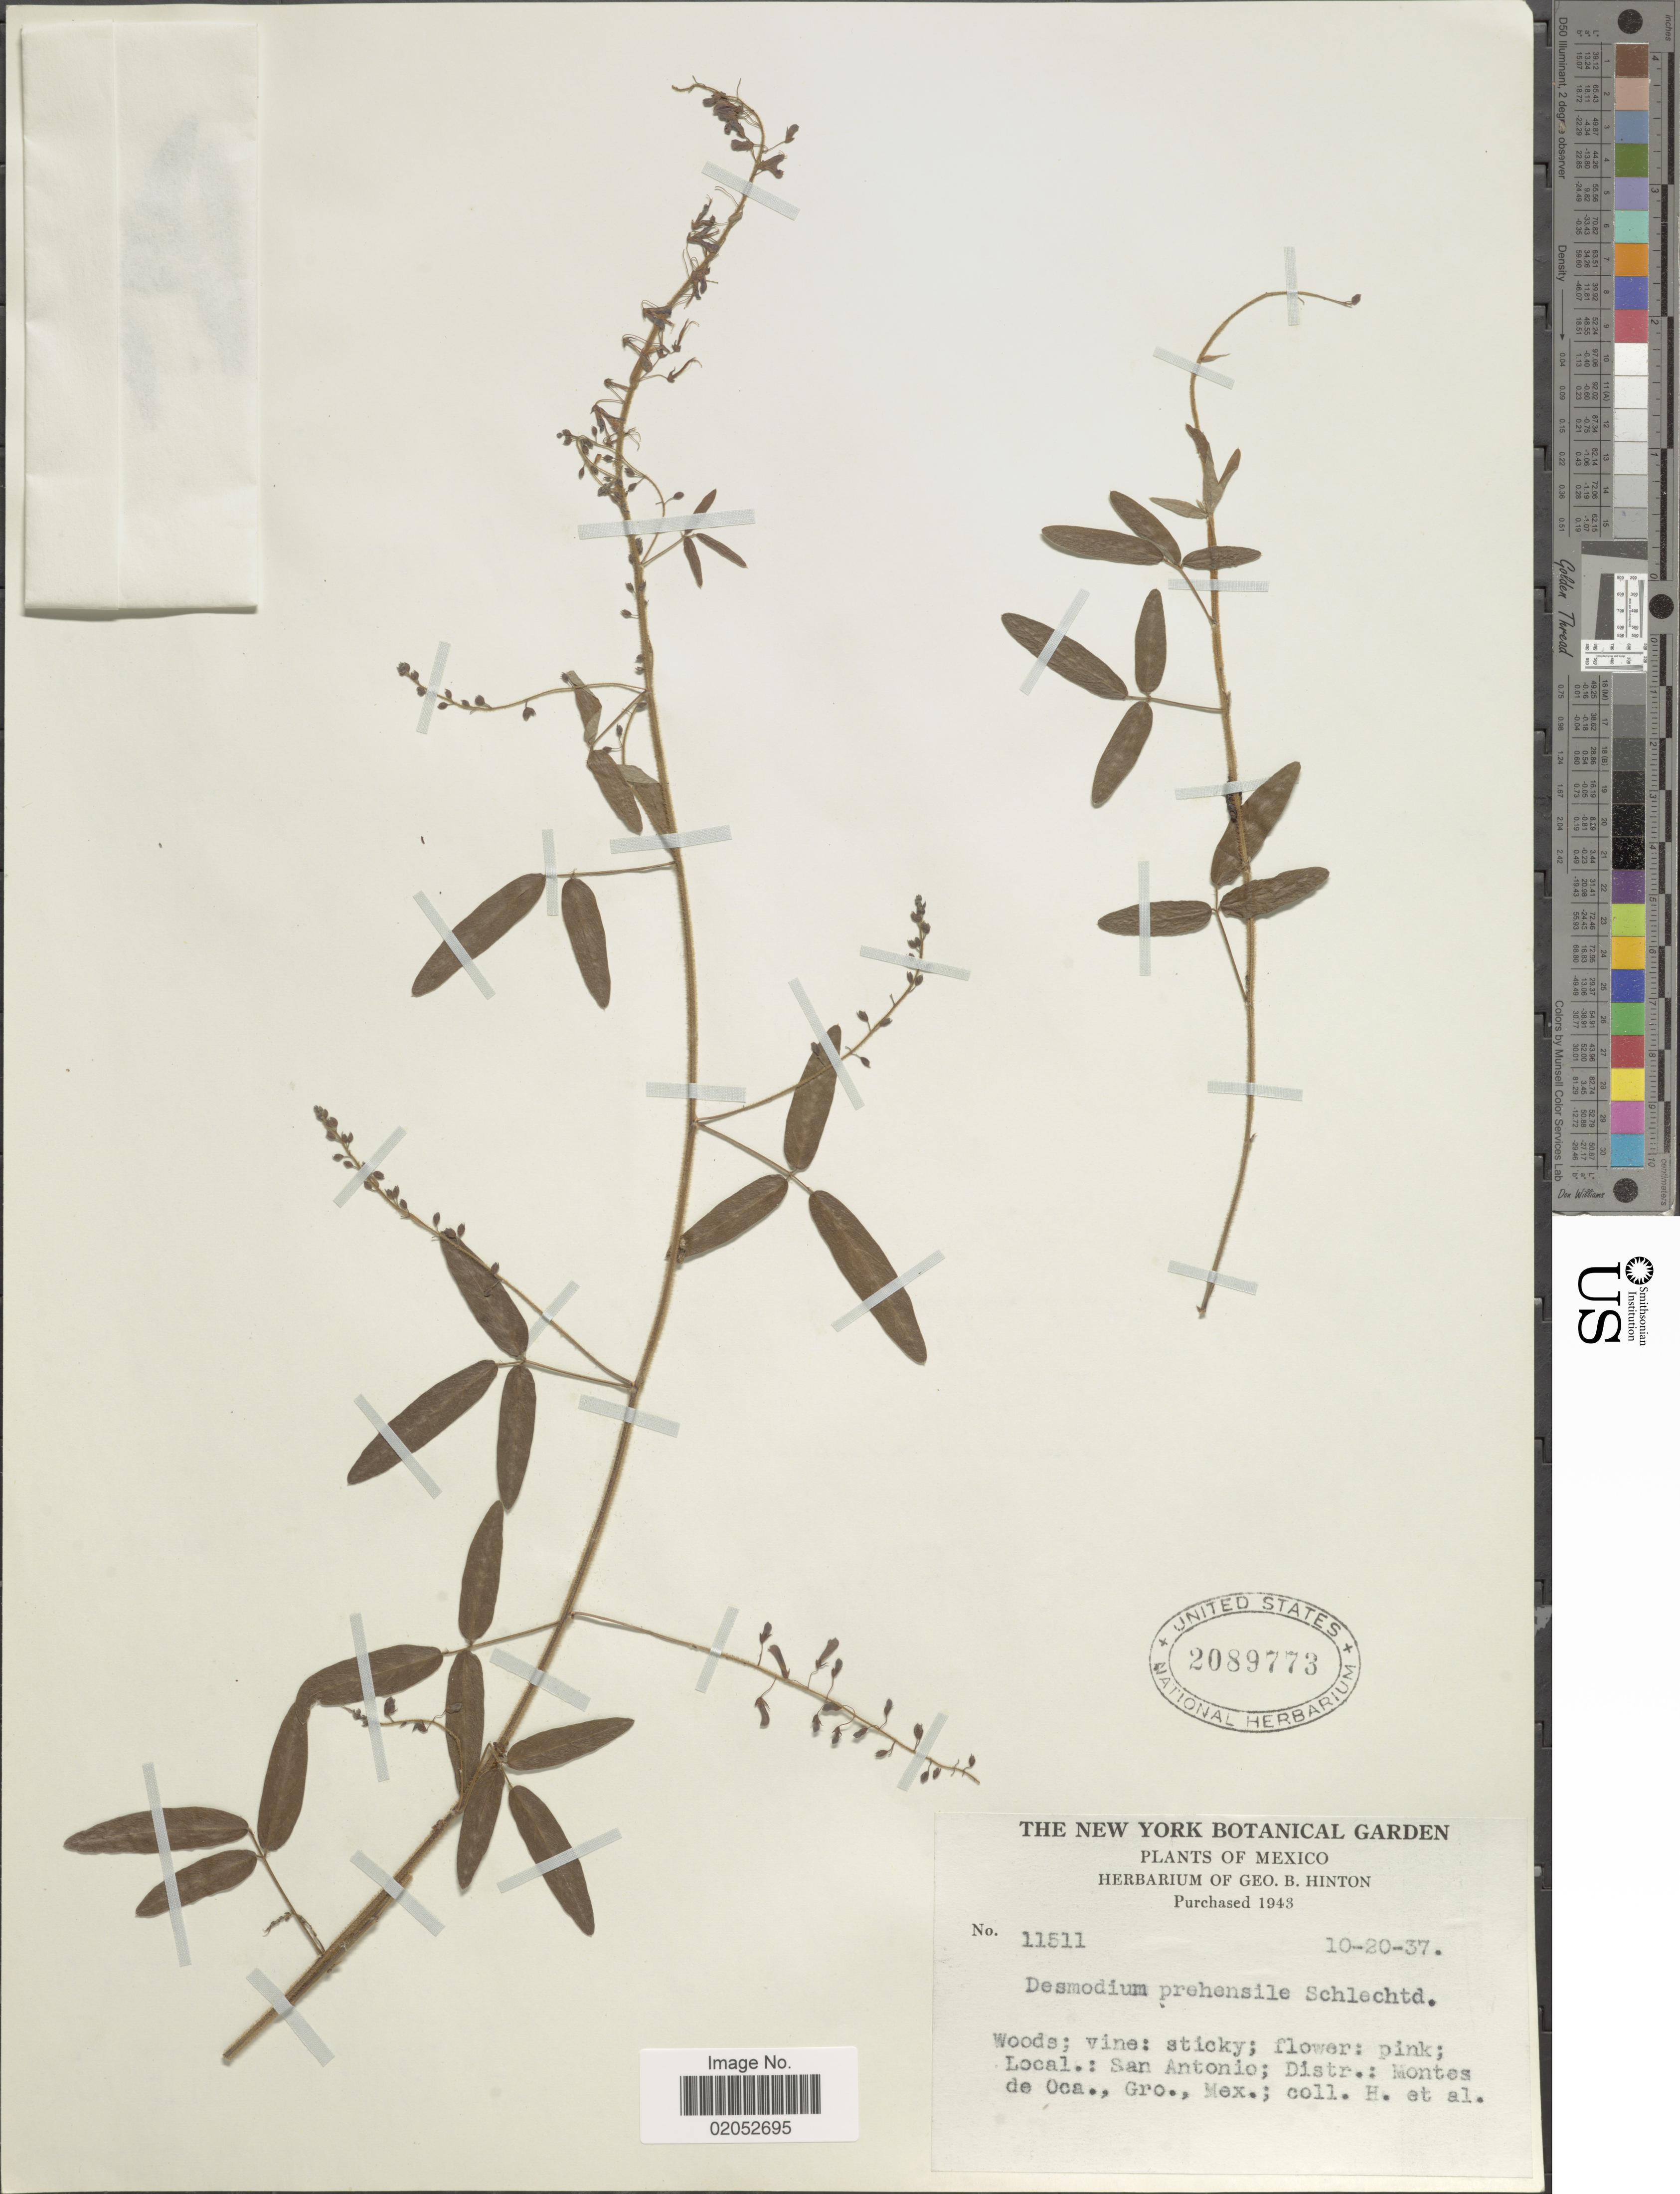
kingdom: Plantae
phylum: Tracheophyta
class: Magnoliopsida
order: Fabales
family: Fabaceae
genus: Desmodium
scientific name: Desmodium prehensile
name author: Schltdl.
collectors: G. B. Hinton & et al.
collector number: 11511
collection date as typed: Transcribed d/m/y: 20/10/37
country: Mexico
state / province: Guerrero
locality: San Antonio, Distr. Montes de Oca, Gro., Mex.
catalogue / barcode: US 2089773